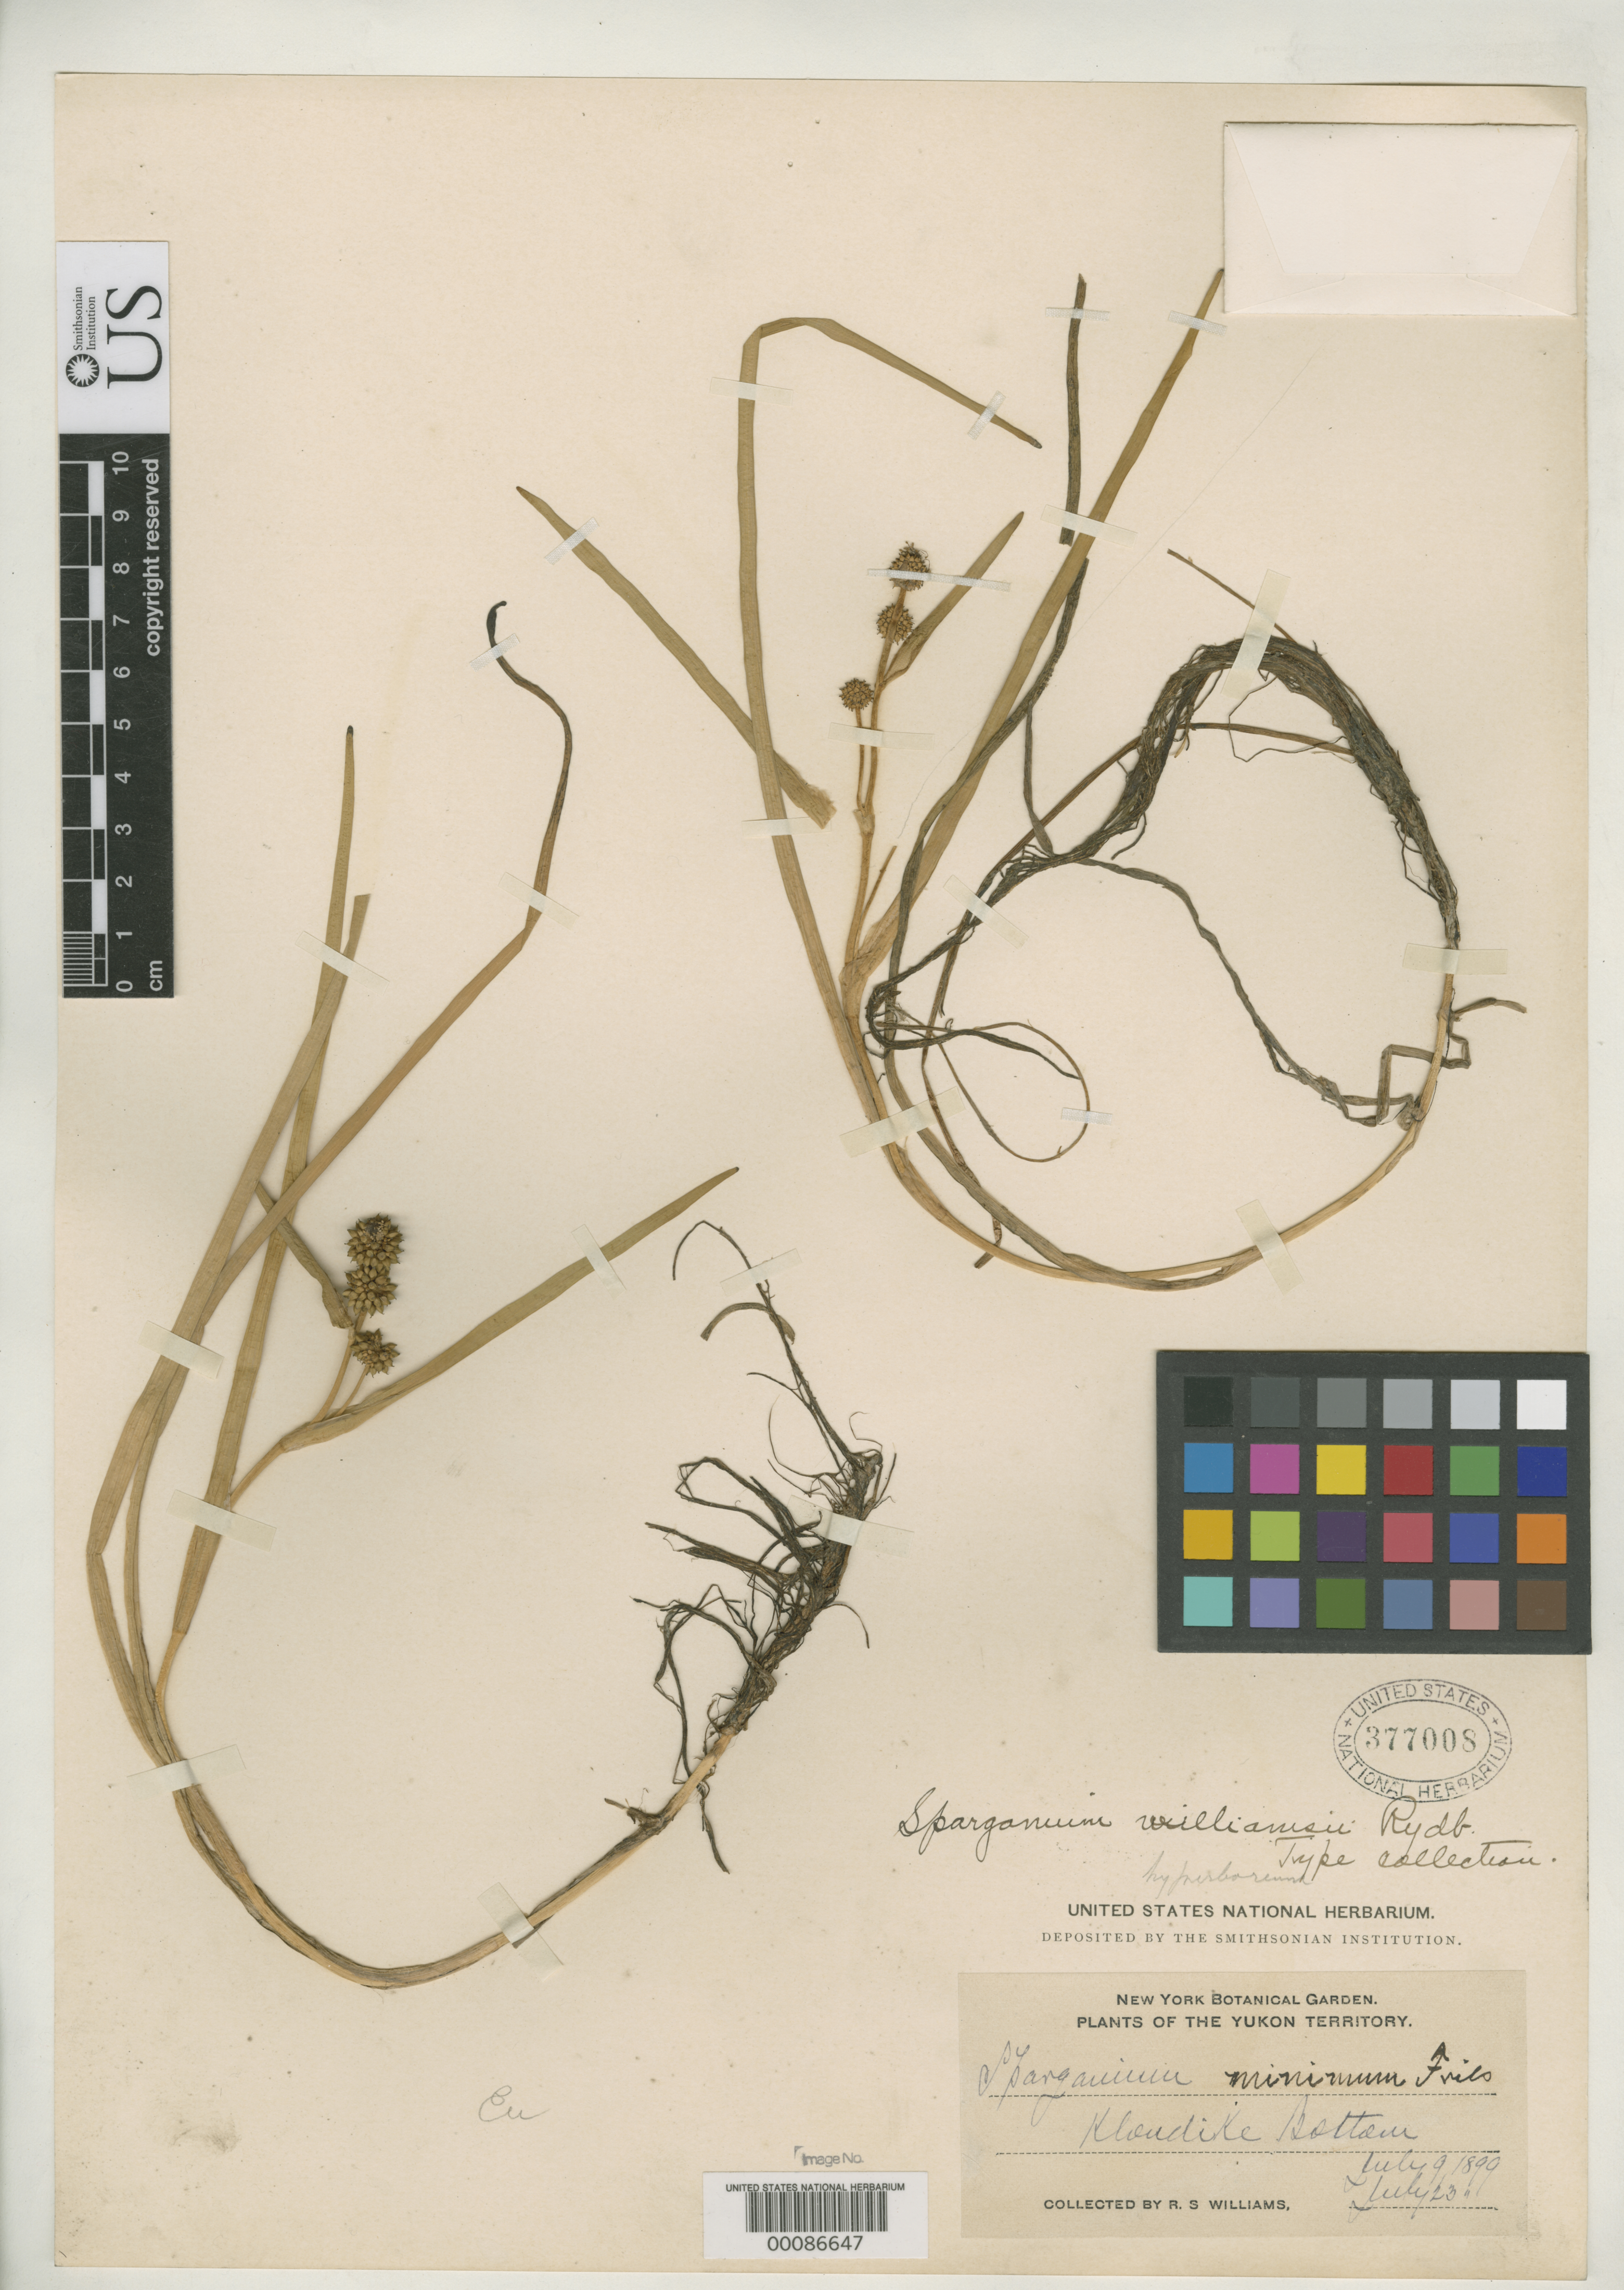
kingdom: Plantae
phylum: Tracheophyta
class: Liliopsida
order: Poales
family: Typhaceae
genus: Sparganium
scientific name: Sparganium williamsii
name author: Rydb.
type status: Isotype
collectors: R. S. Williams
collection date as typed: Jul 1899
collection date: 1899-07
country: Canada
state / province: Yukon Territory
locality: Klondike bottom.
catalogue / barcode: US 377008